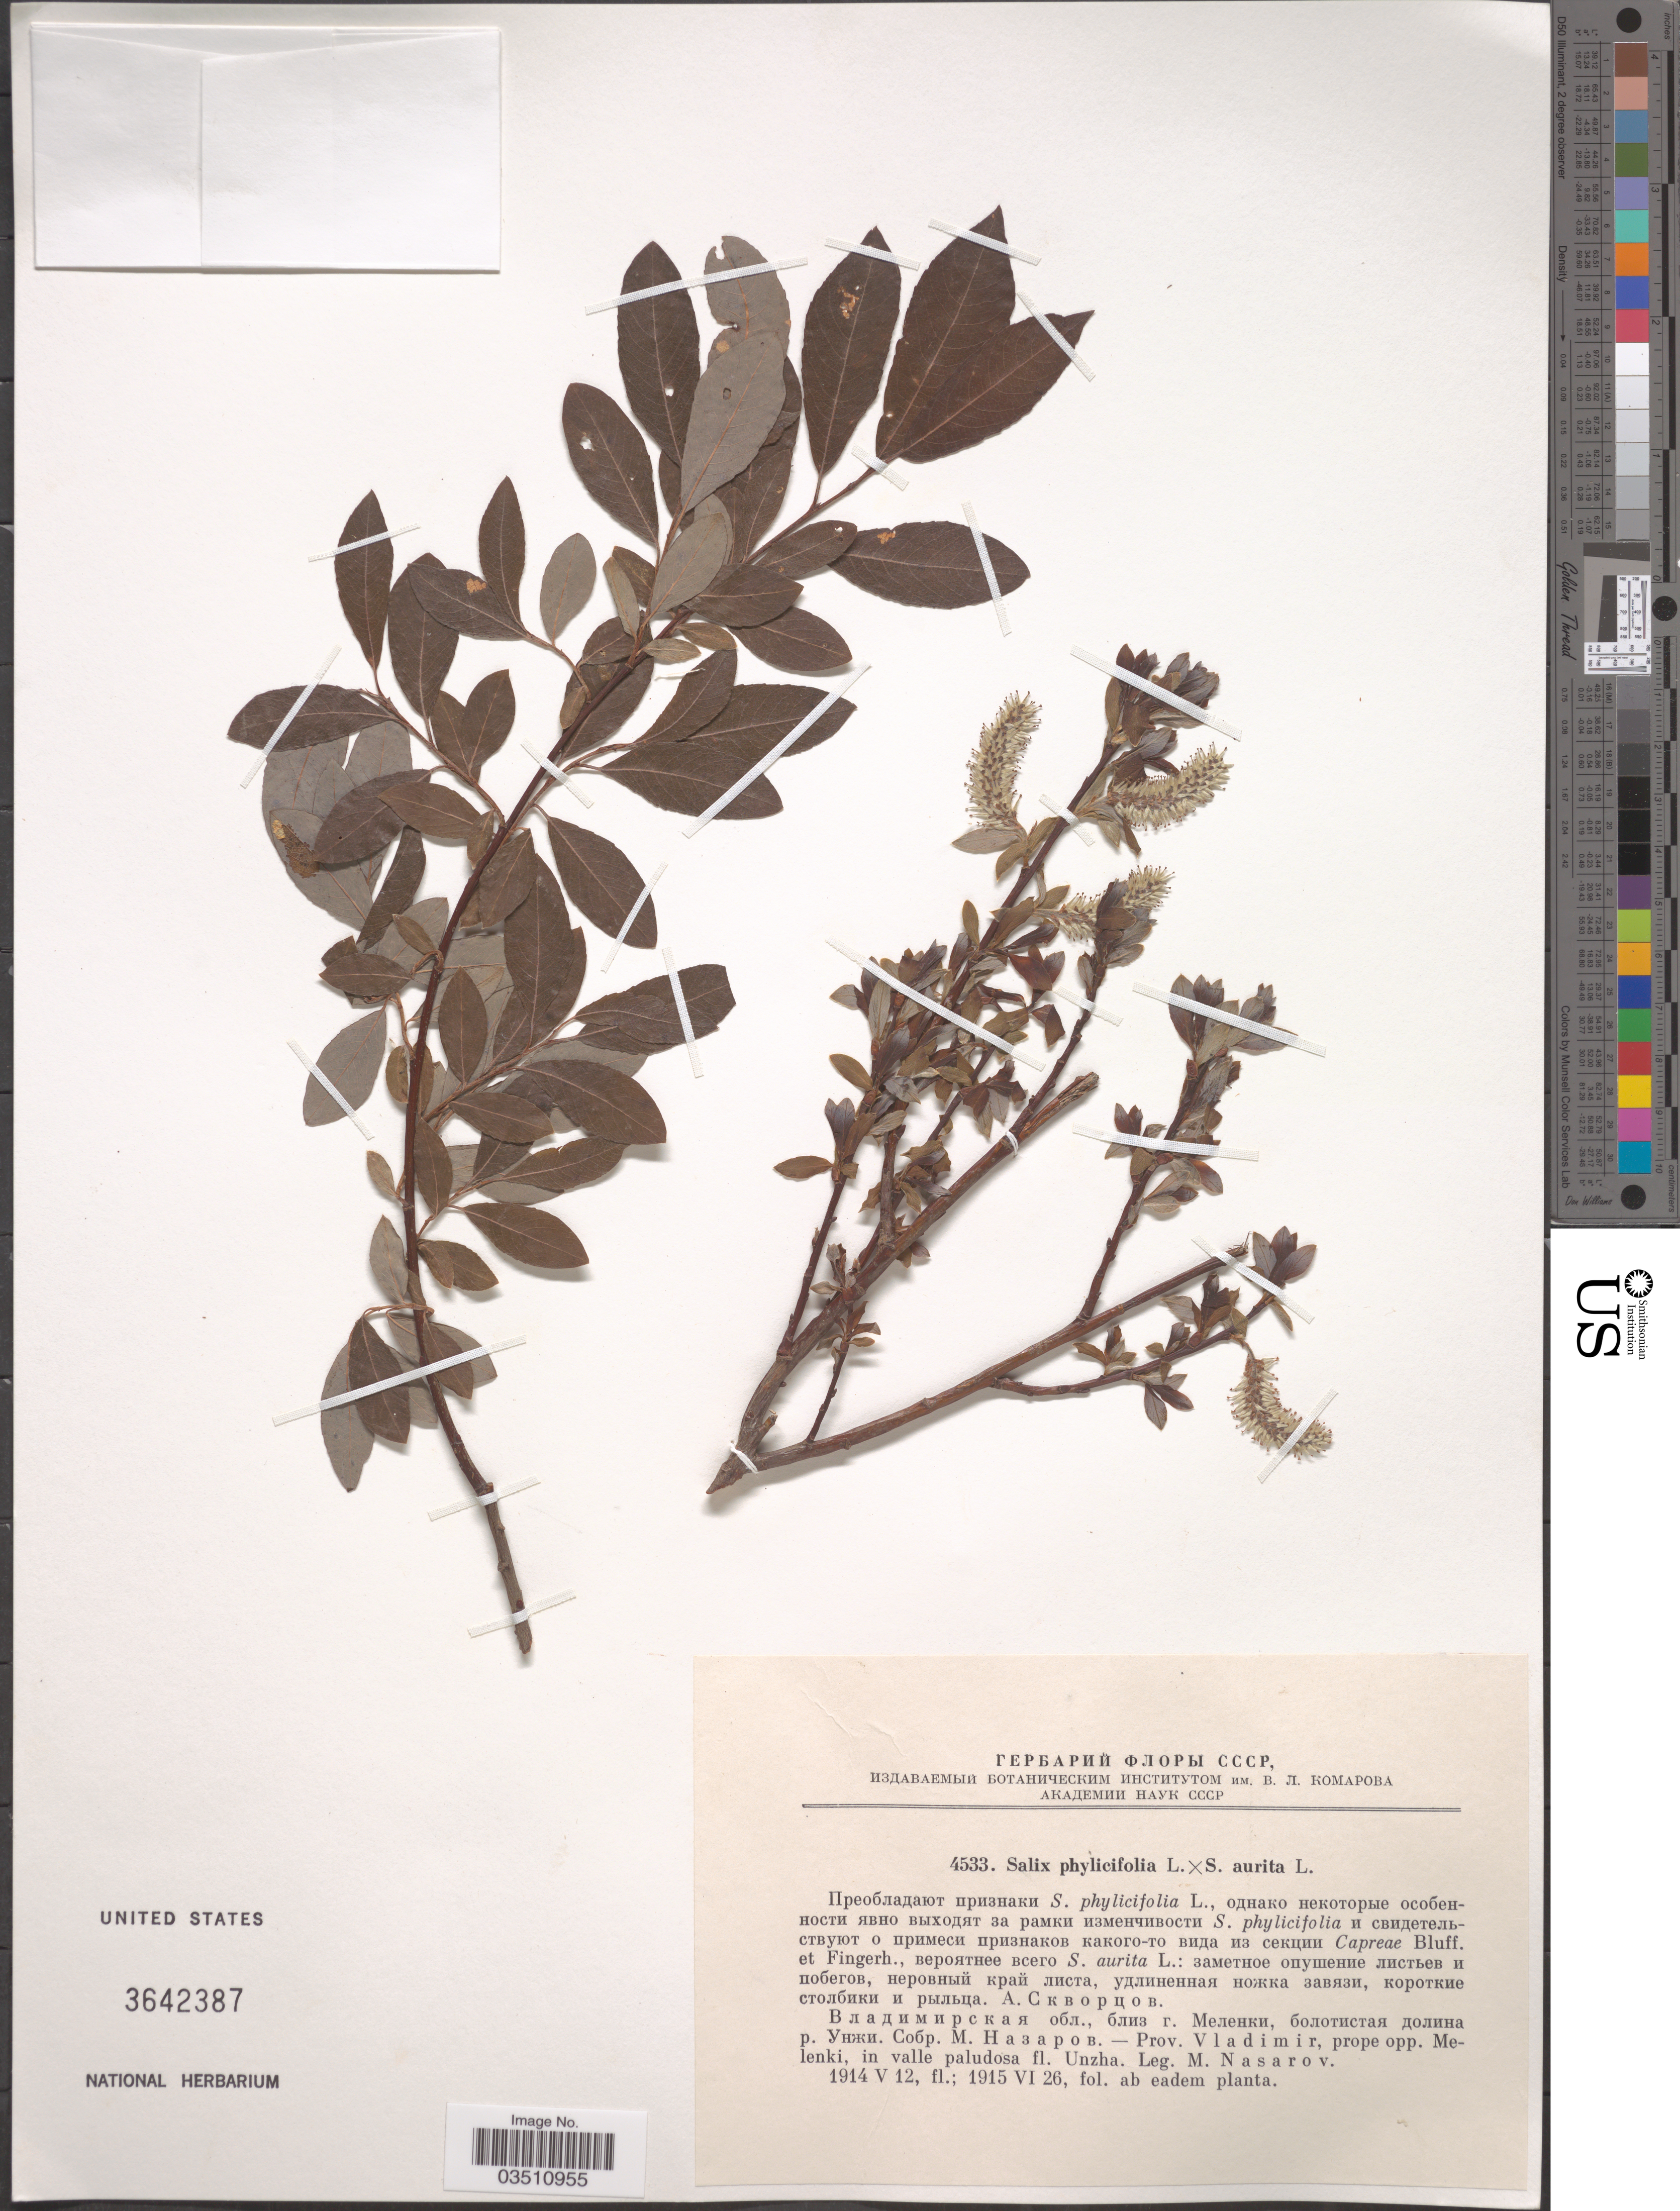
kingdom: Plantae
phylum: Tracheophyta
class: Magnoliopsida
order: Malpighiales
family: Salicaceae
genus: Salix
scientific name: Salix phylicifolia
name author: L.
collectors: M. Nasarow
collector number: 4533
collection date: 1914-05-12/1915-06-26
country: Russian Federation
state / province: Vladimir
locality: Prope opp. Melenki, in valle paludosa fl. Unzha.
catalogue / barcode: US 3642387